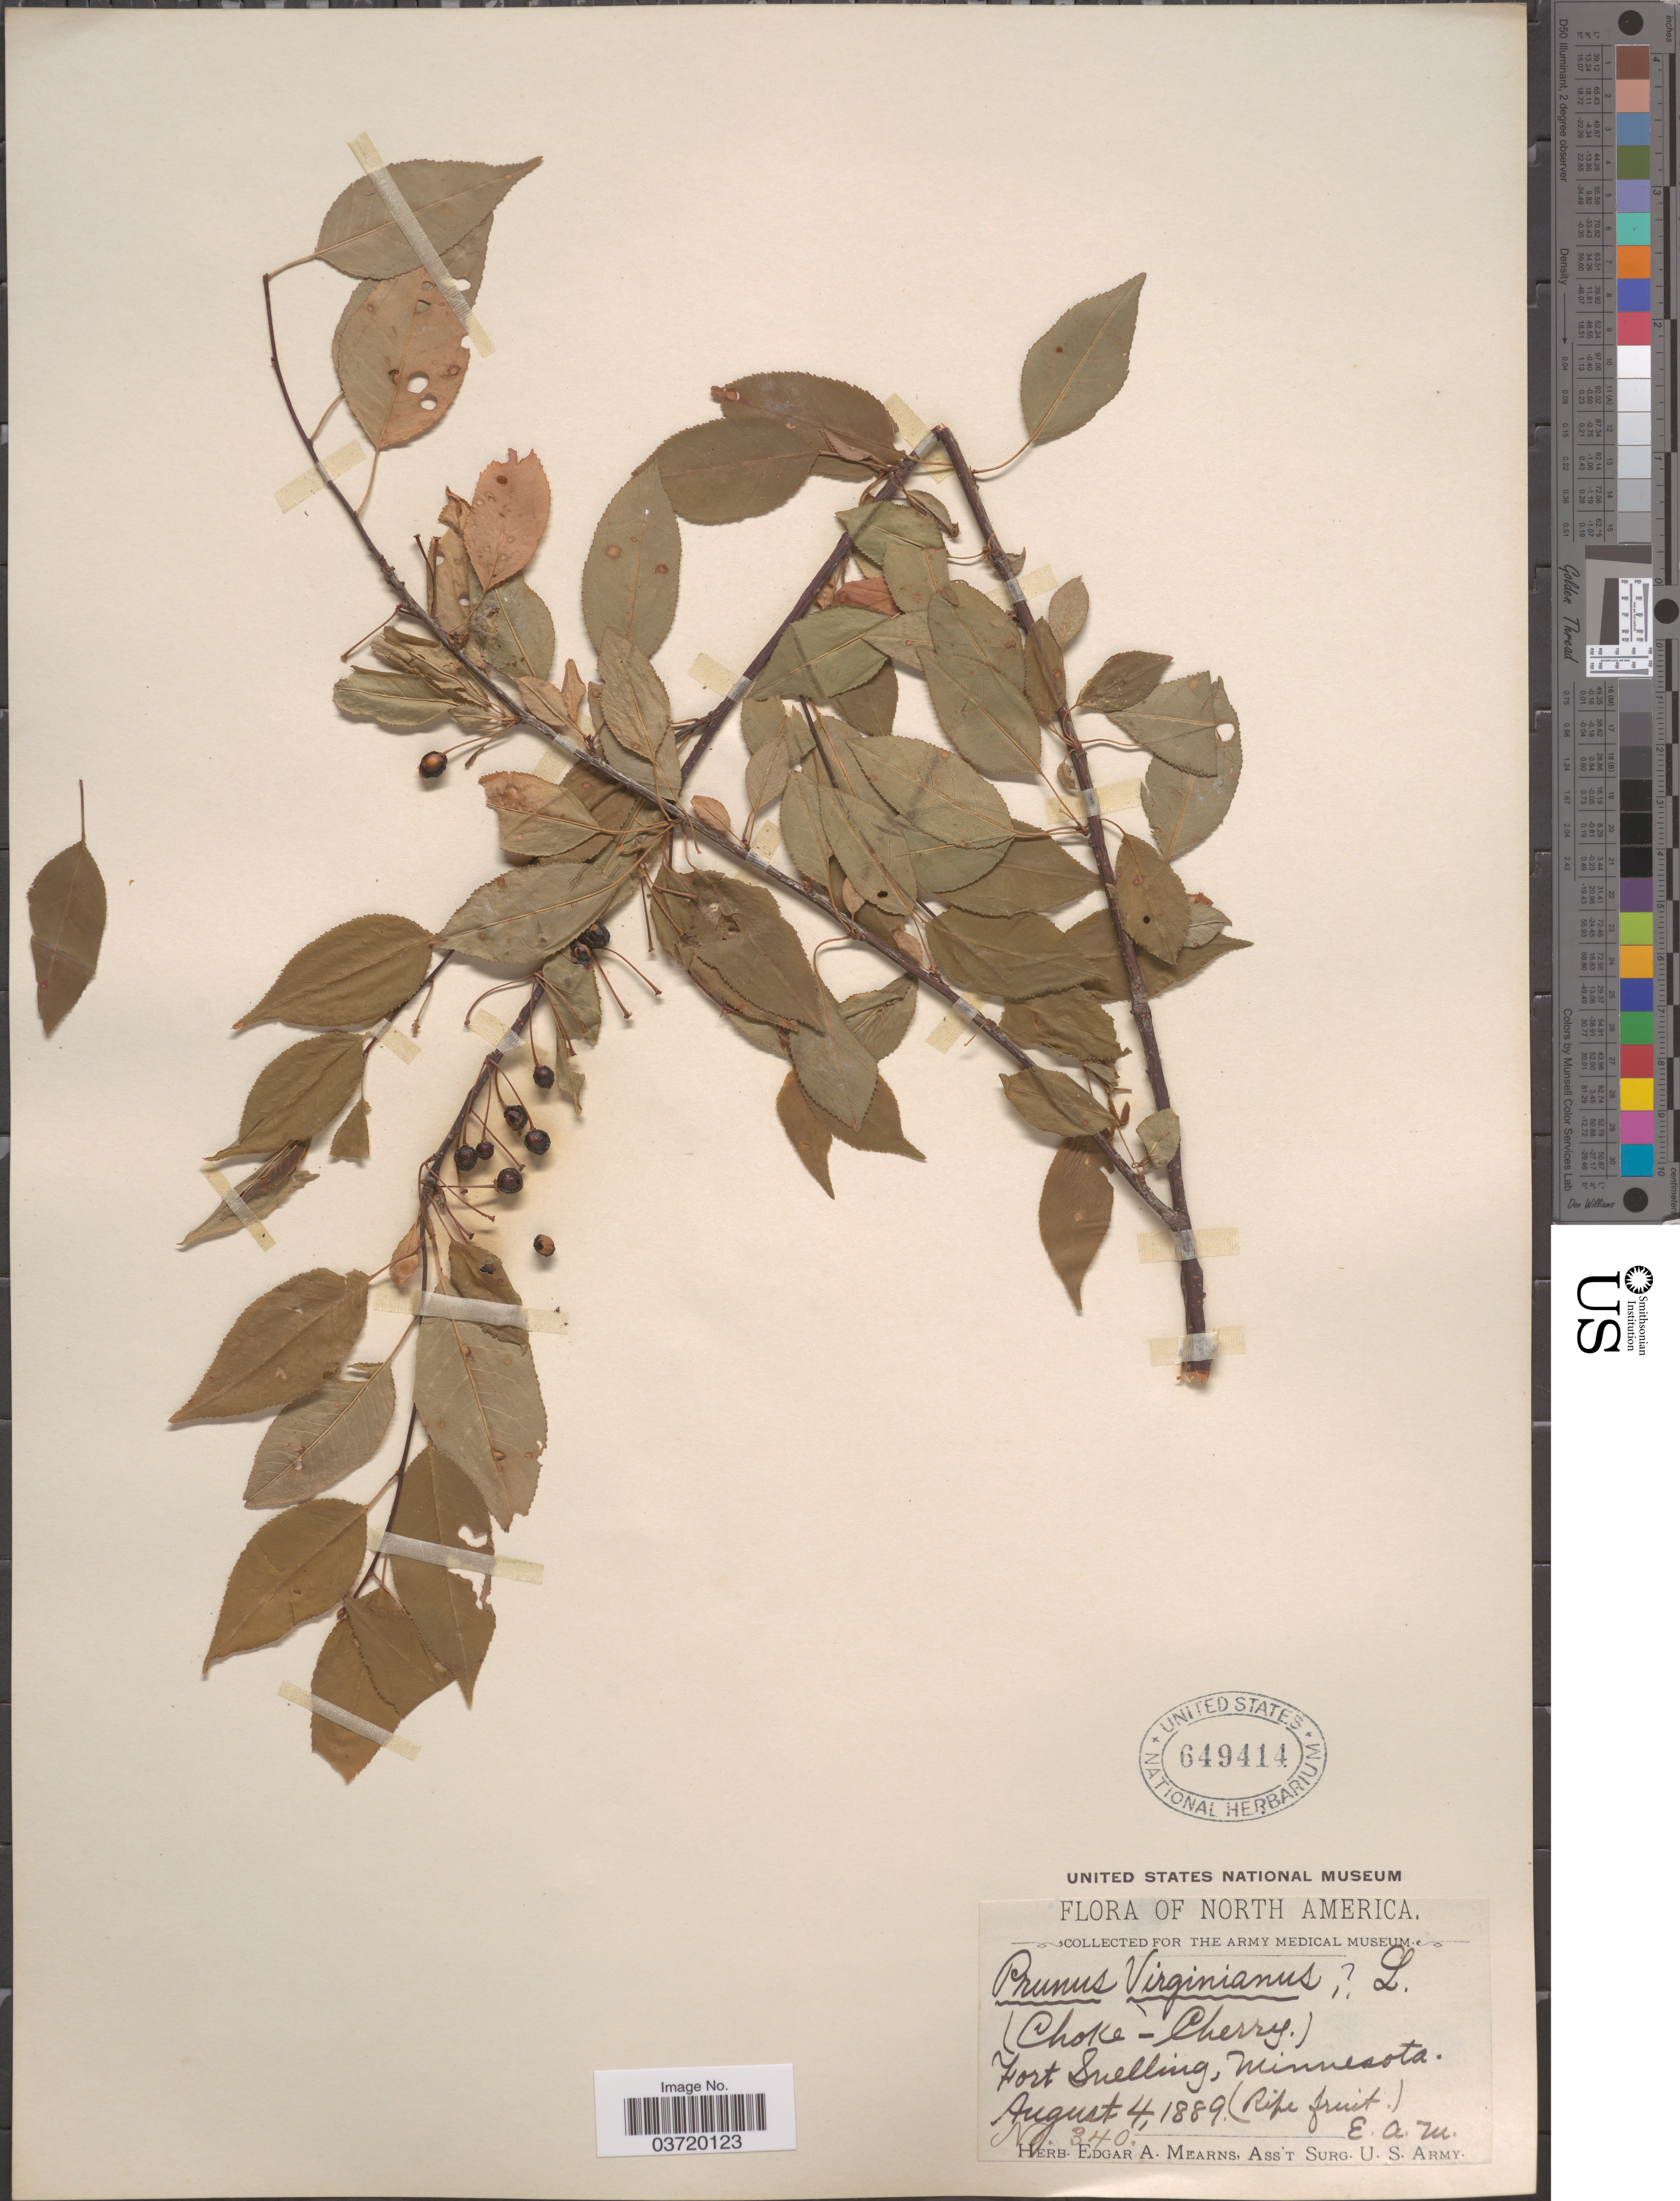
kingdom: Plantae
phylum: Tracheophyta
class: Magnoliopsida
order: Rosales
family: Rosaceae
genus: Prunus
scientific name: Prunus virginiana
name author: L.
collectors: E. A. Mearns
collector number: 340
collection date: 1889-08-04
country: United States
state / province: Minnesota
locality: Fort Snelling.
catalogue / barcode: US 649414